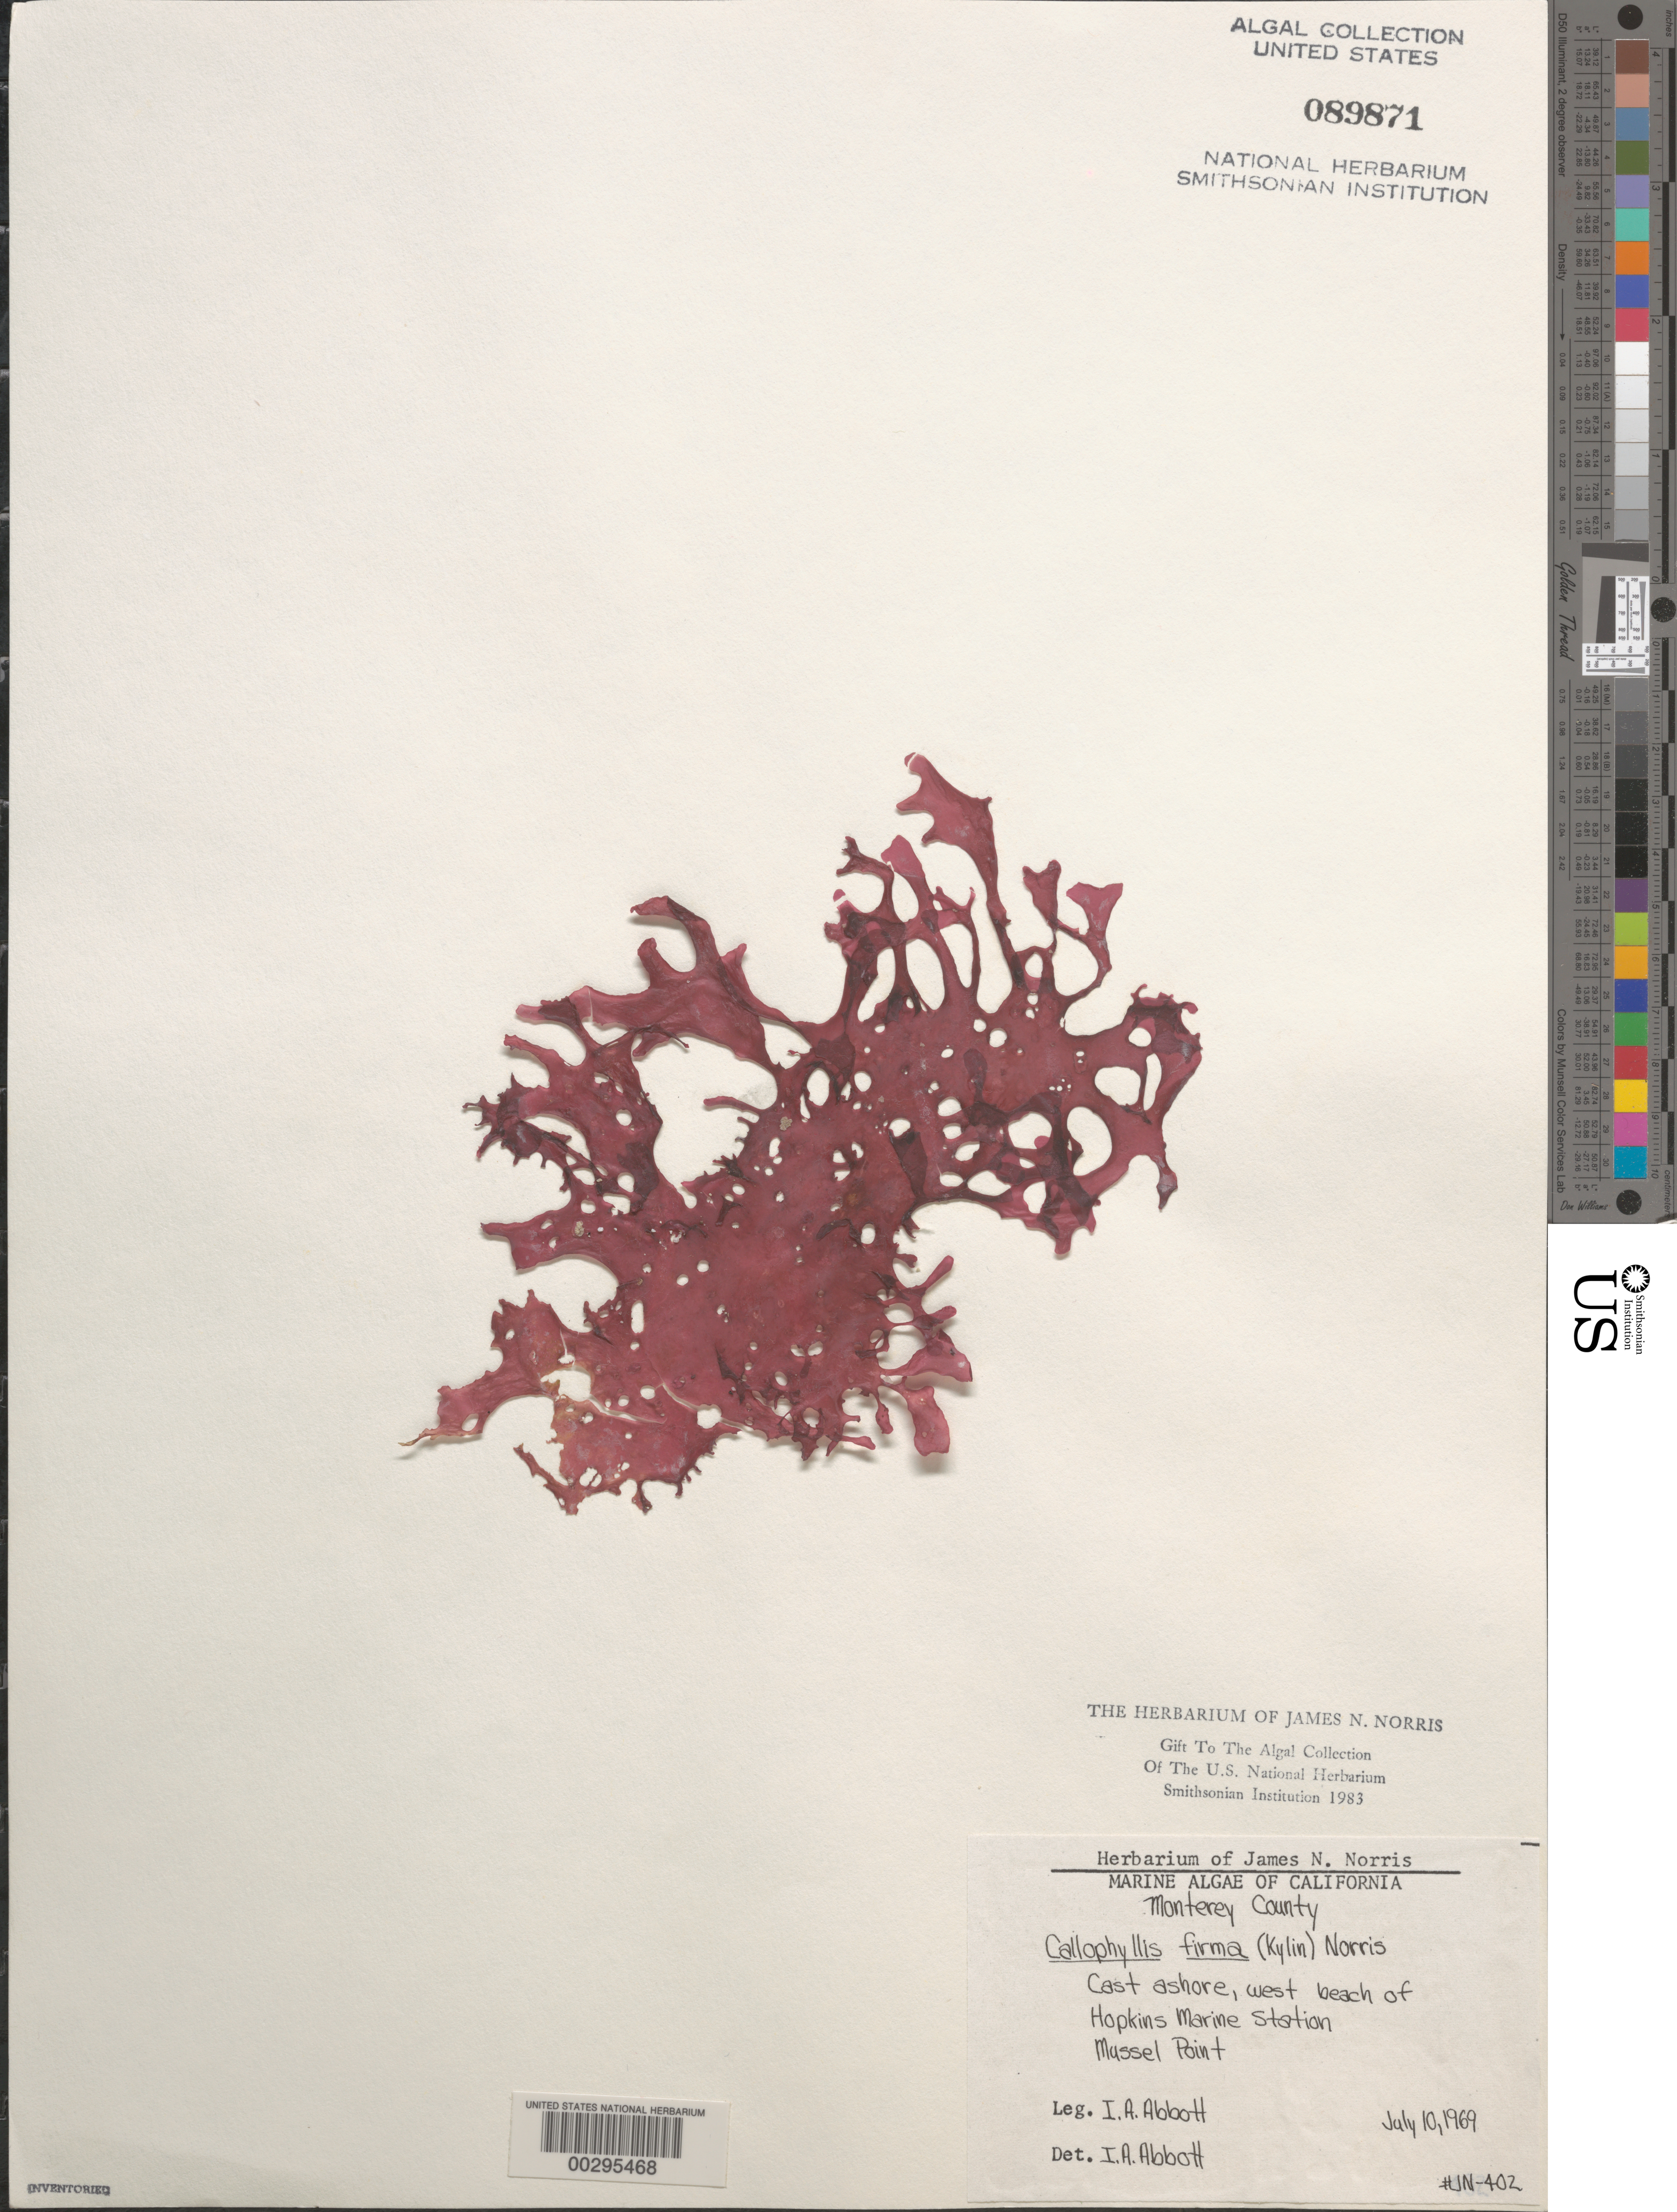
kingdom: Plantae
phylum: Rhodophyta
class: Florideophyceae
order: Gigartinales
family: Kallymeniaceae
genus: Salishia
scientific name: Salishia firma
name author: (Kylin) Clarkston & G.W. Saunders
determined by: Algae name updating Project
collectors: I. A. Abbott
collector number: JN-402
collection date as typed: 10 Jul 1969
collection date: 1969-07-10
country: United States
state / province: California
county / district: Monterey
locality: West beach, Mussel Point, Pacific Grove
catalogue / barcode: US 89871